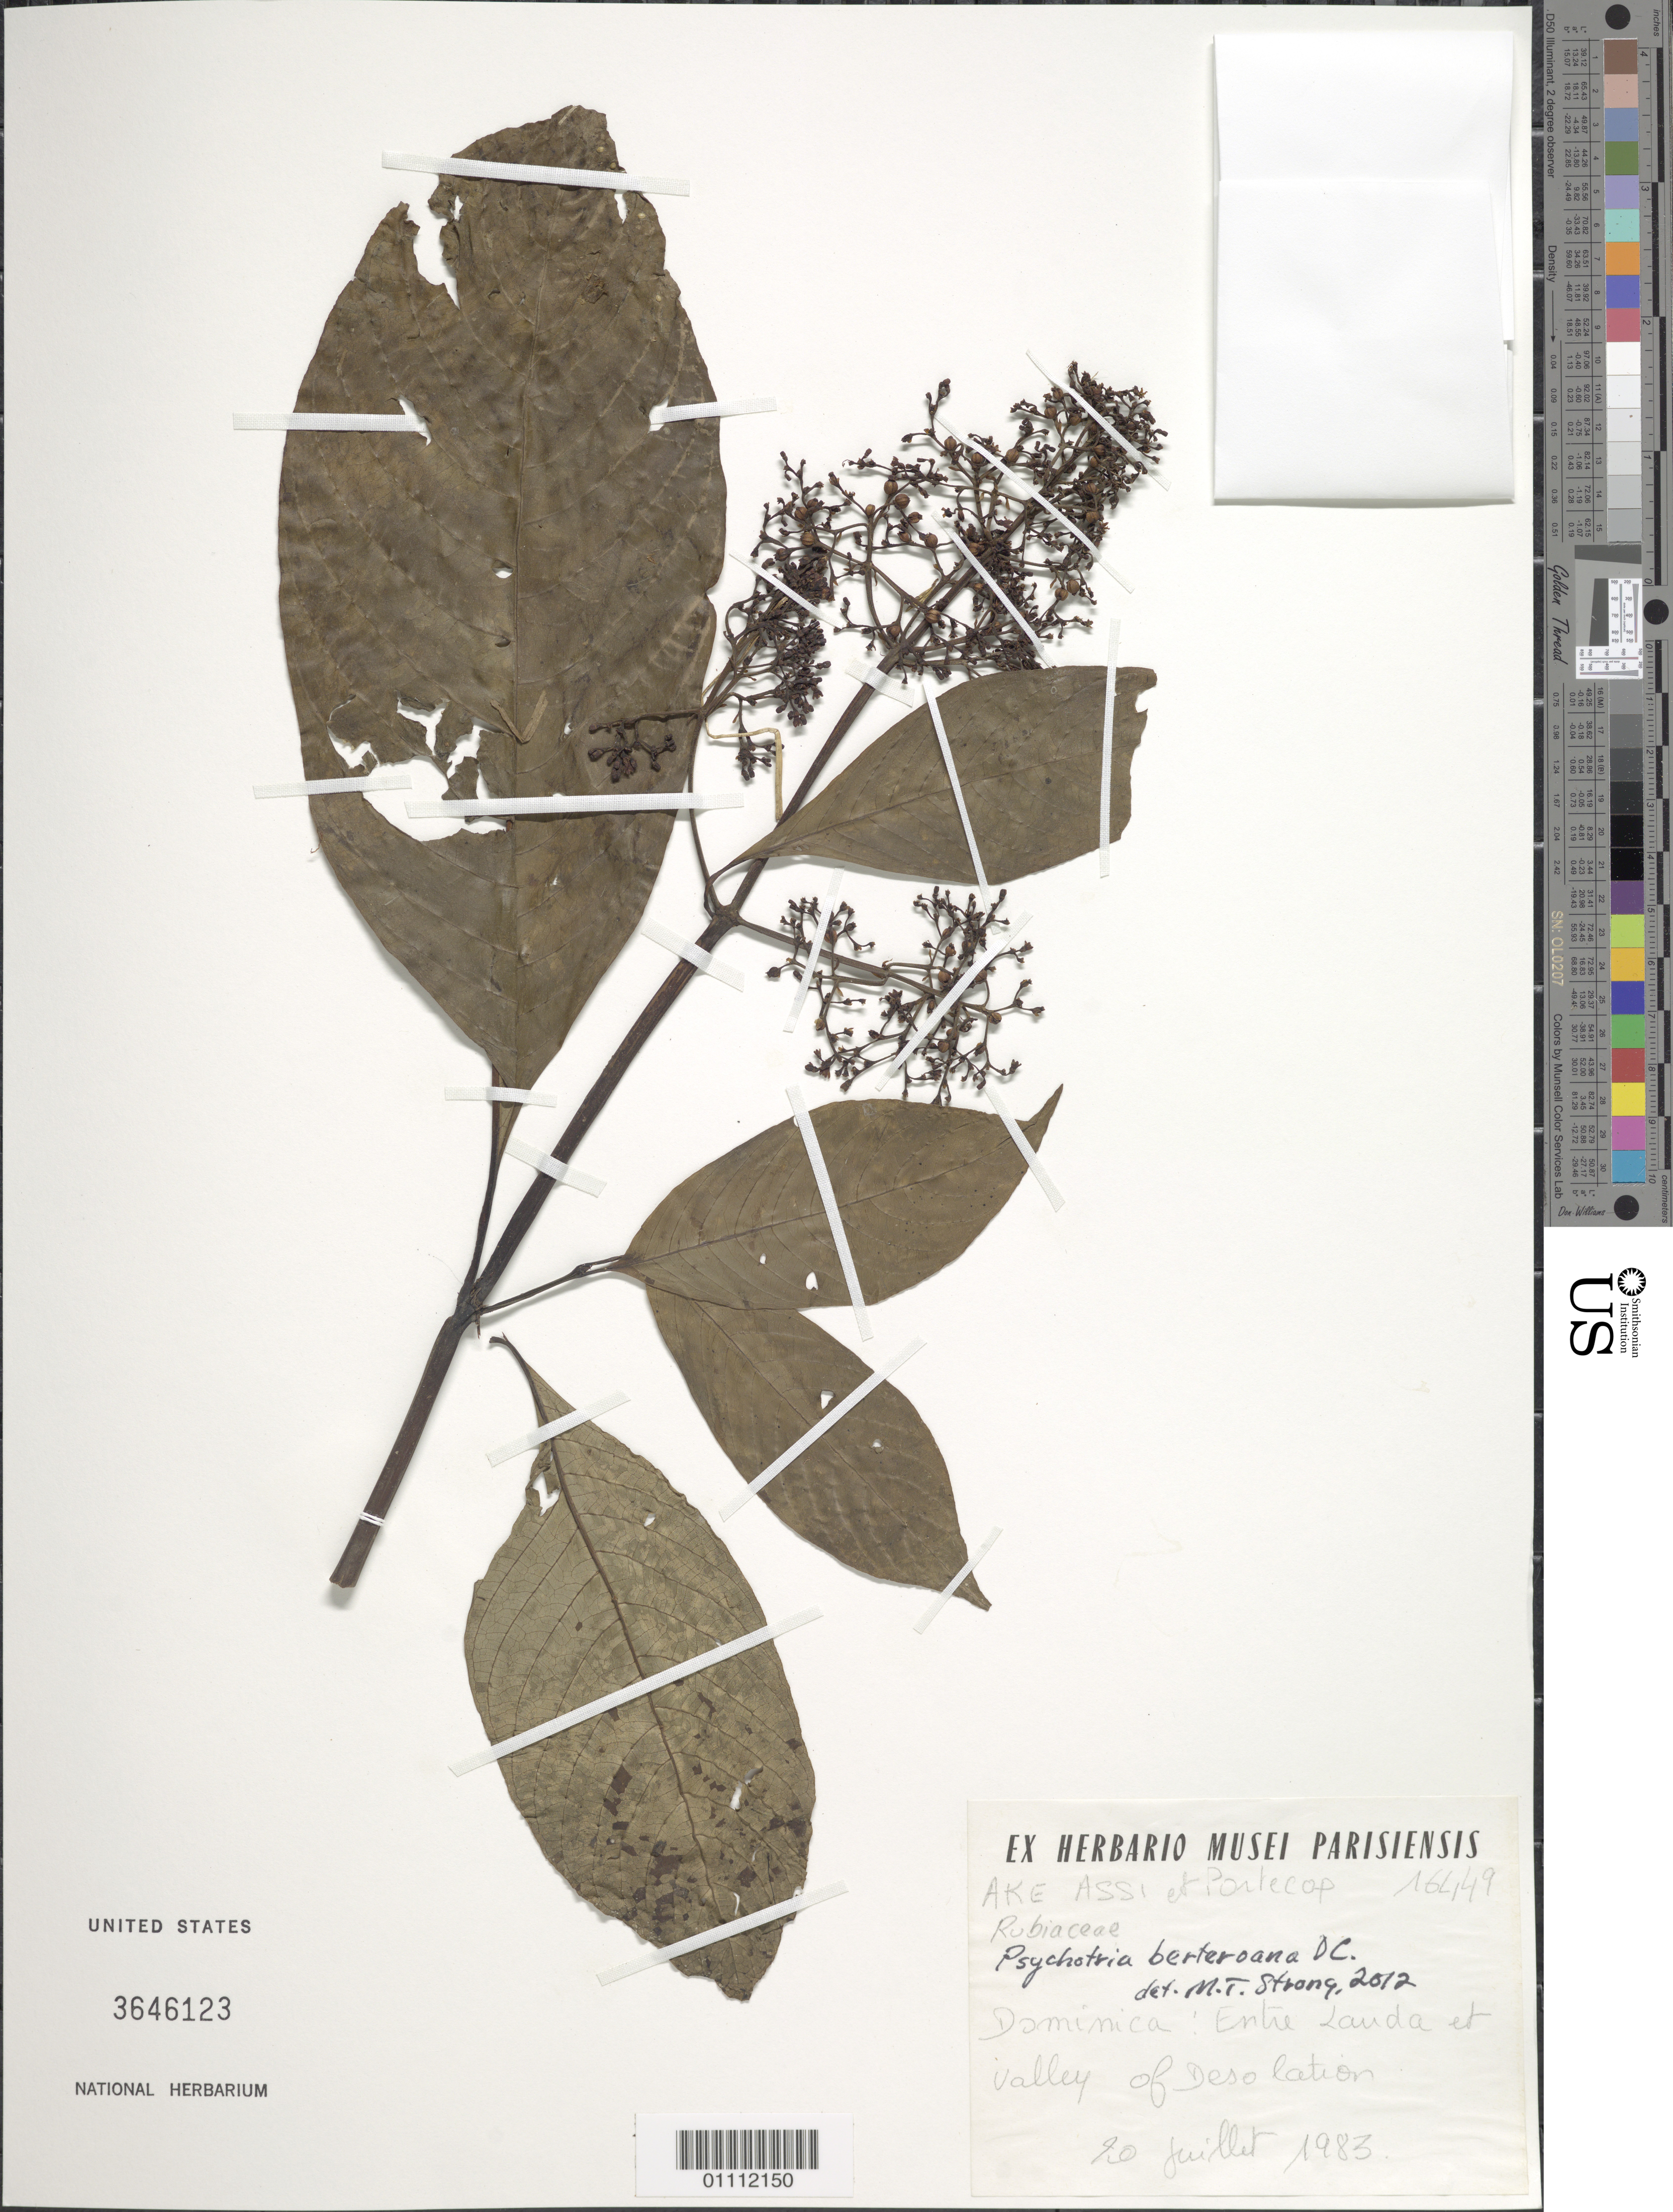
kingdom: Plantae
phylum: Tracheophyta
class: Magnoliopsida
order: Gentianales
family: Rubiaceae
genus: Psychotria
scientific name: Psychotria berteroana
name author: DC.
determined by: Strong, M. T., (US), Smithsonian Institution - National Museum of Natural History (UNITED STATES)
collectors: -. Ake-Assi & -. Portecop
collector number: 16449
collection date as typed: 20 Jul 1983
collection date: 1983-07-20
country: Dominica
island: Dominica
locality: Entre Lauda et Valley of Desolation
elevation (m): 850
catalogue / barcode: US 3646123